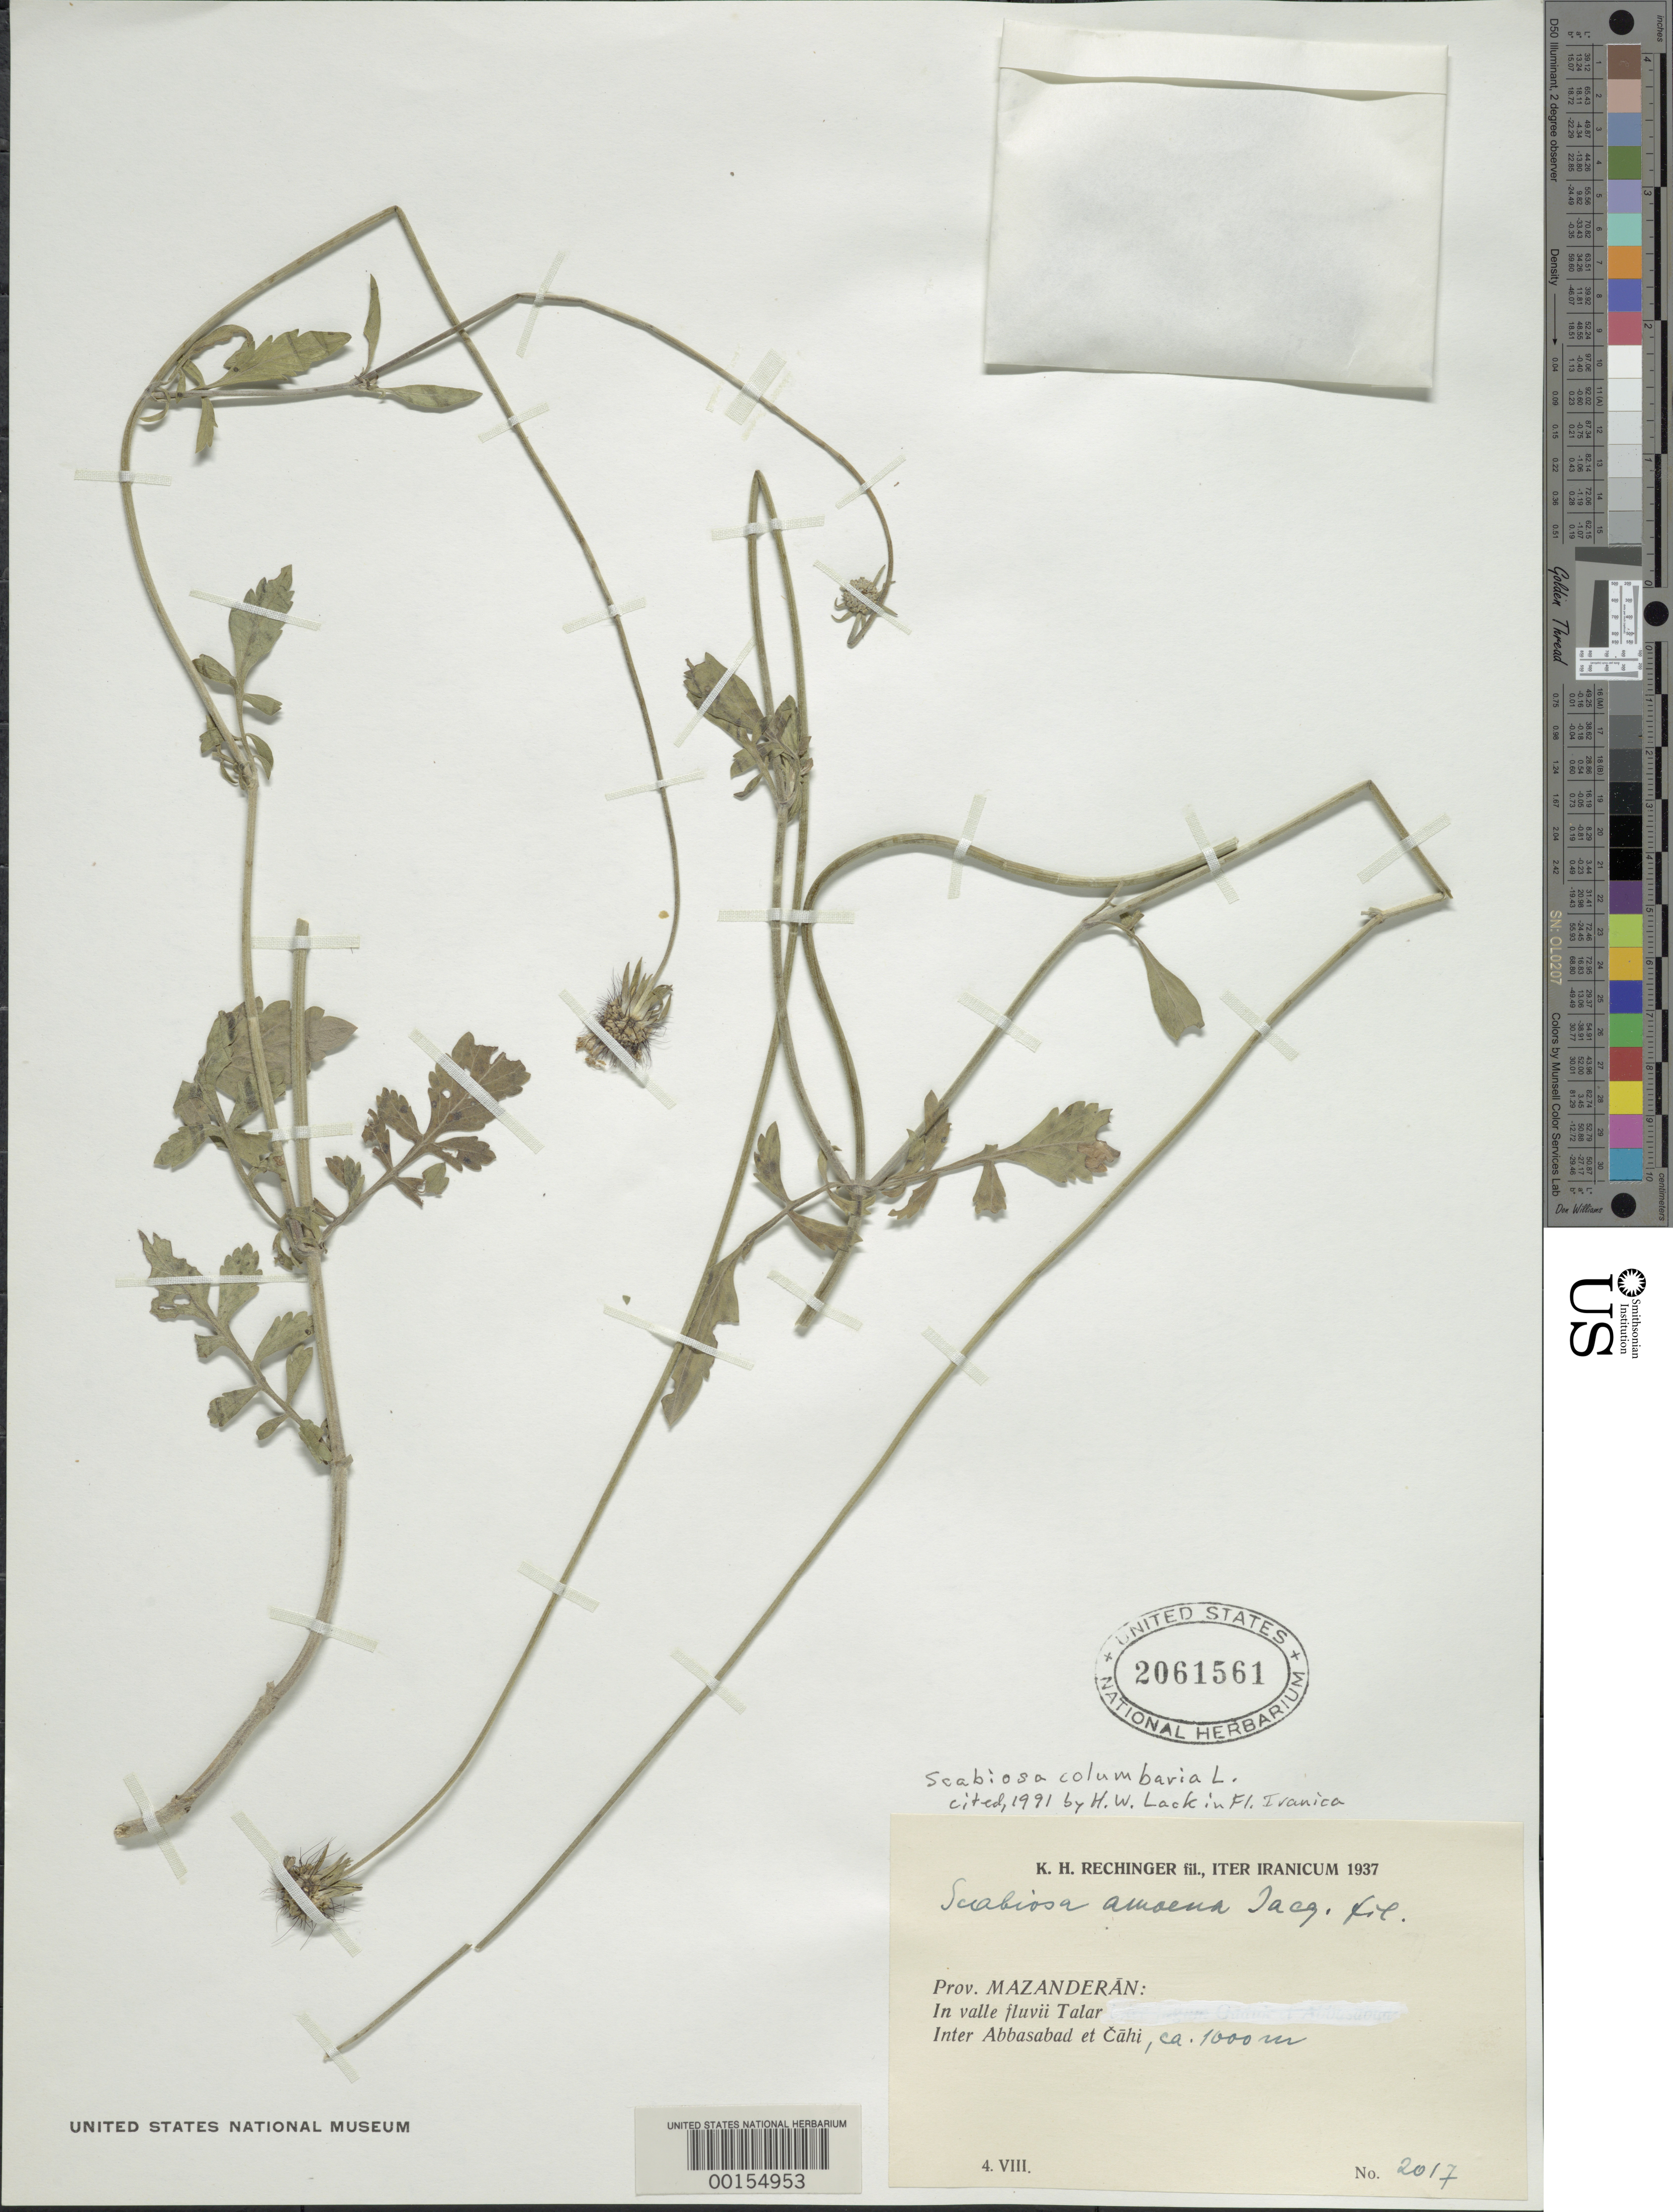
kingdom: Plantae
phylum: Tracheophyta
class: Magnoliopsida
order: Dipsacales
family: Caprifoliaceae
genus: Scabiosa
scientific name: Scabiosa columbaria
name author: L.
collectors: K. H. Rechinger & F. Rechinger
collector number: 2017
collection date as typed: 04 Aug 1937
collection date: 1937-08-04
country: Iran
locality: Mazanderan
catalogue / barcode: US 2061561